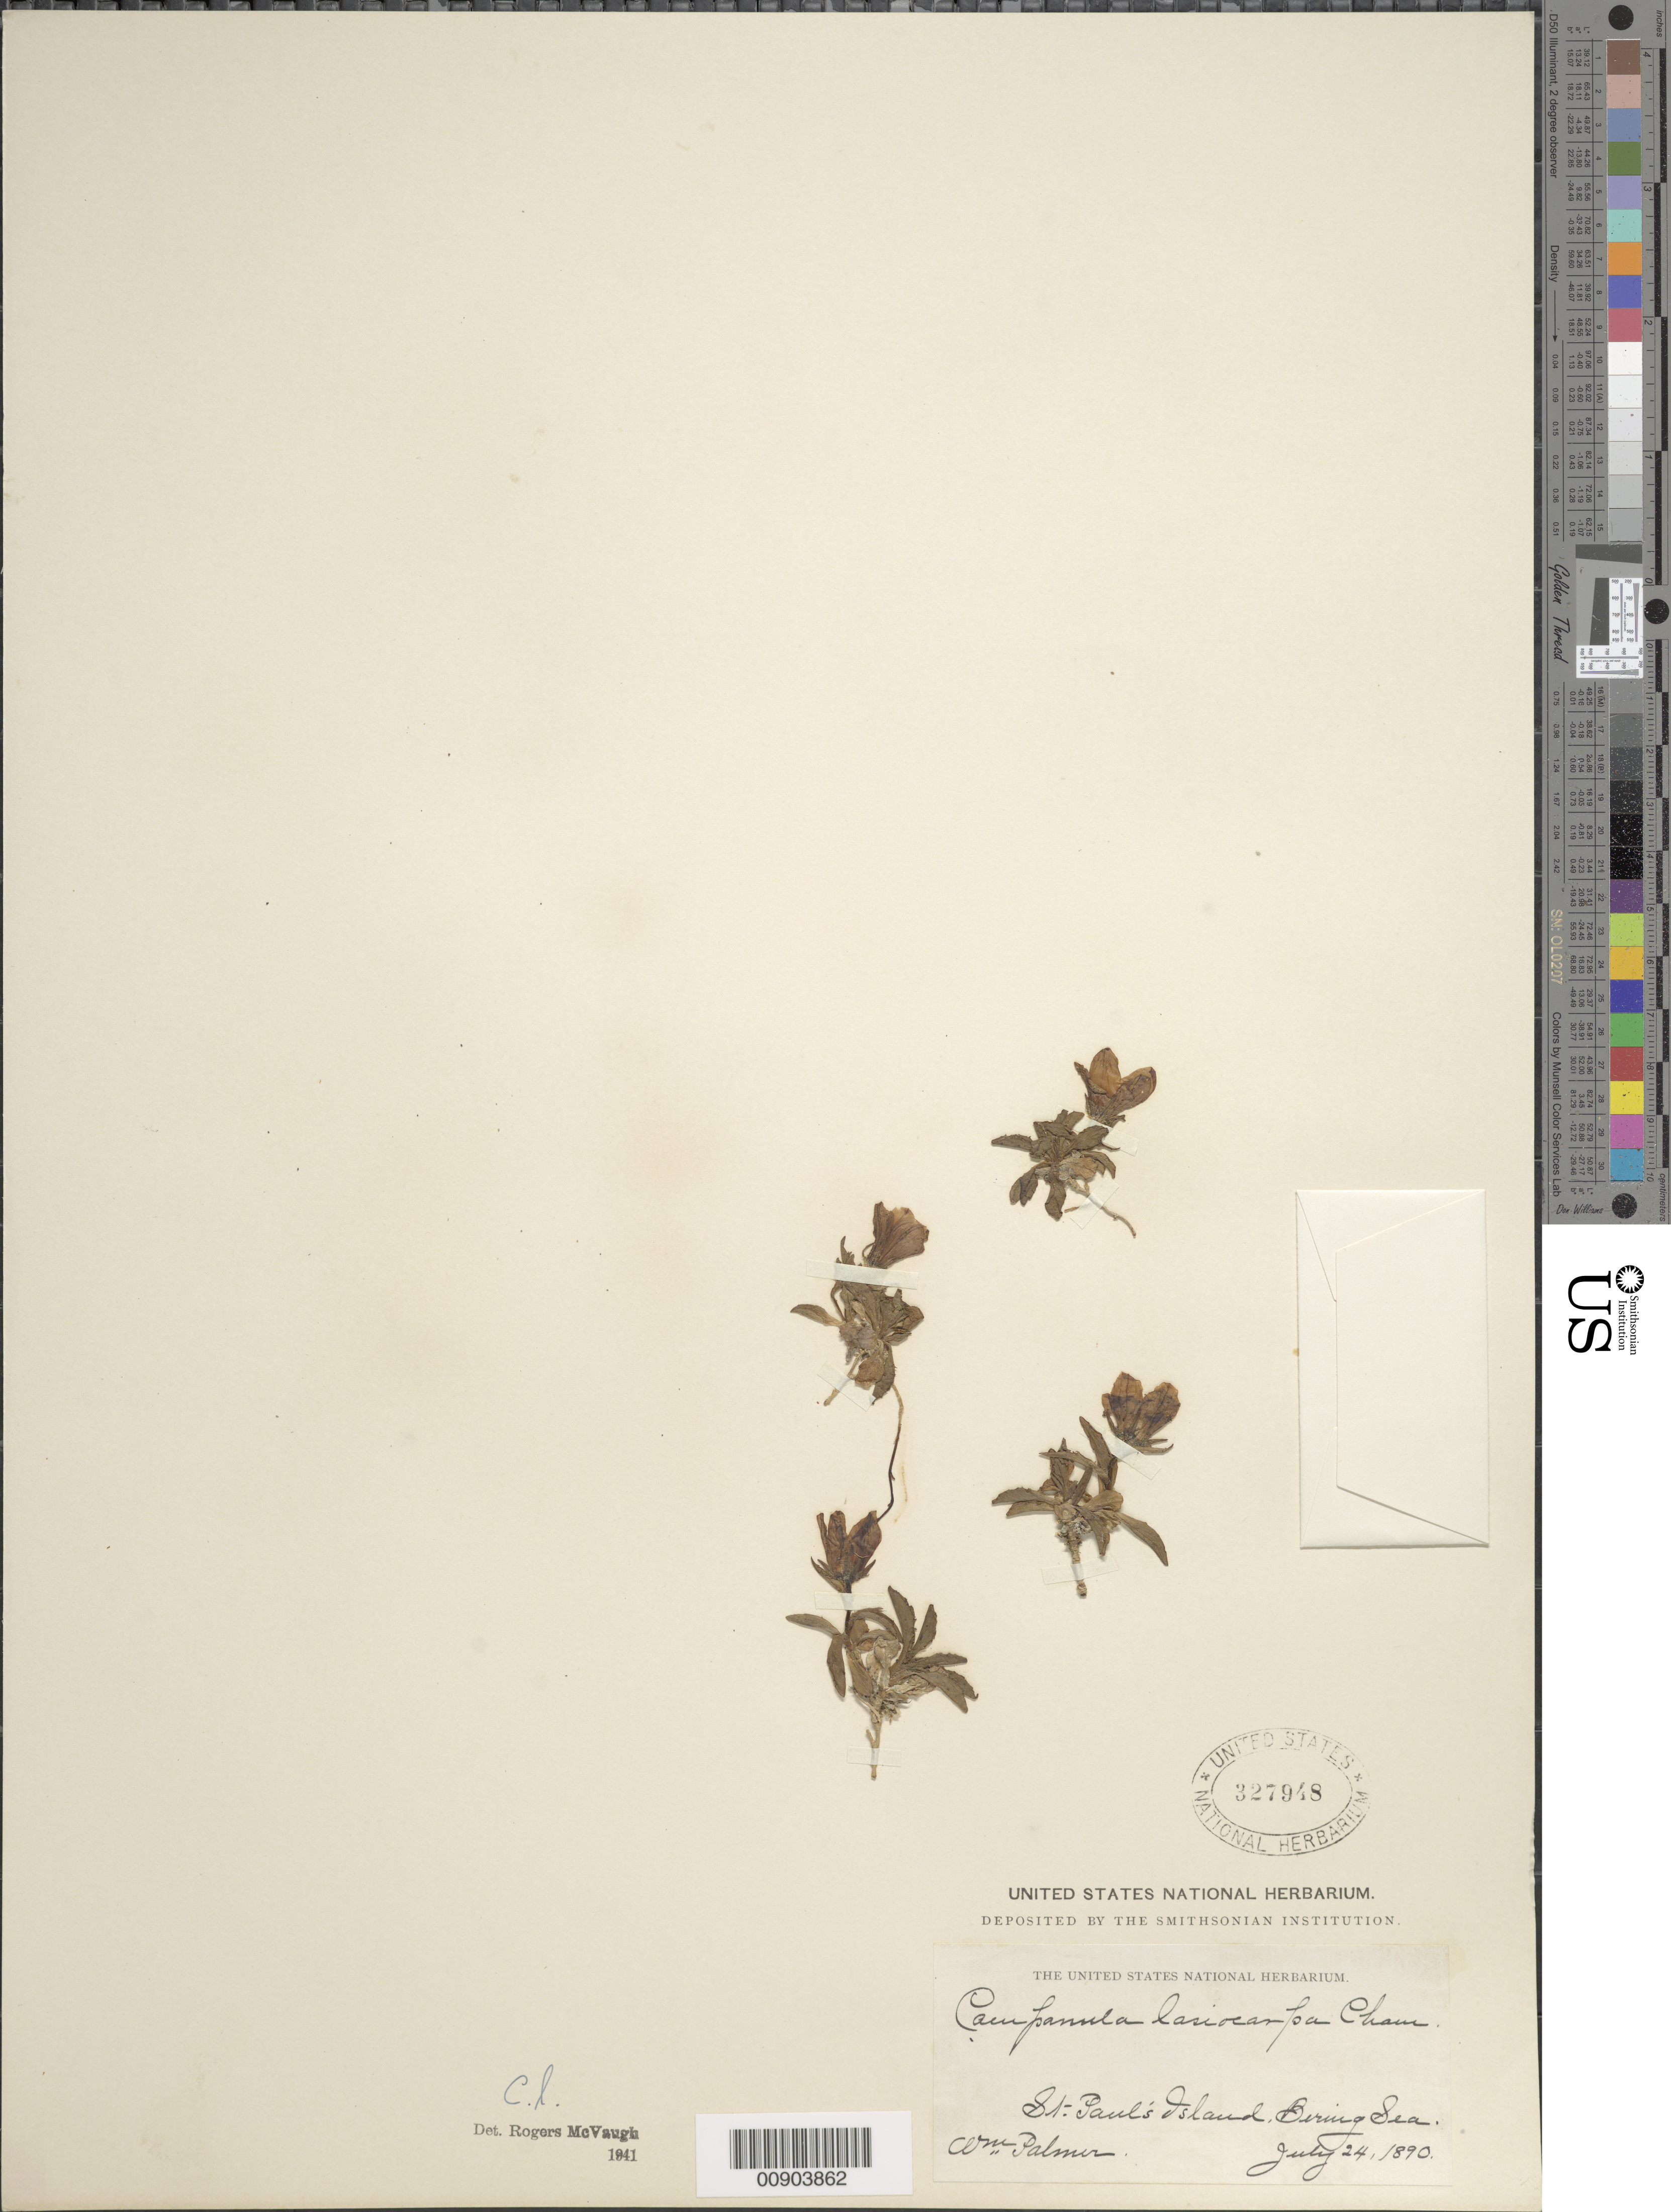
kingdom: Plantae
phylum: Tracheophyta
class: Magnoliopsida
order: Asterales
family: Campanulaceae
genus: Campanula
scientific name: Campanula lasiocarpa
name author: Cham.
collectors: W. Palmer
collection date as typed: July 24, 1890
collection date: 1890-07-24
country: United States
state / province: Alaska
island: St. Paul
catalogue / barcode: US 327948